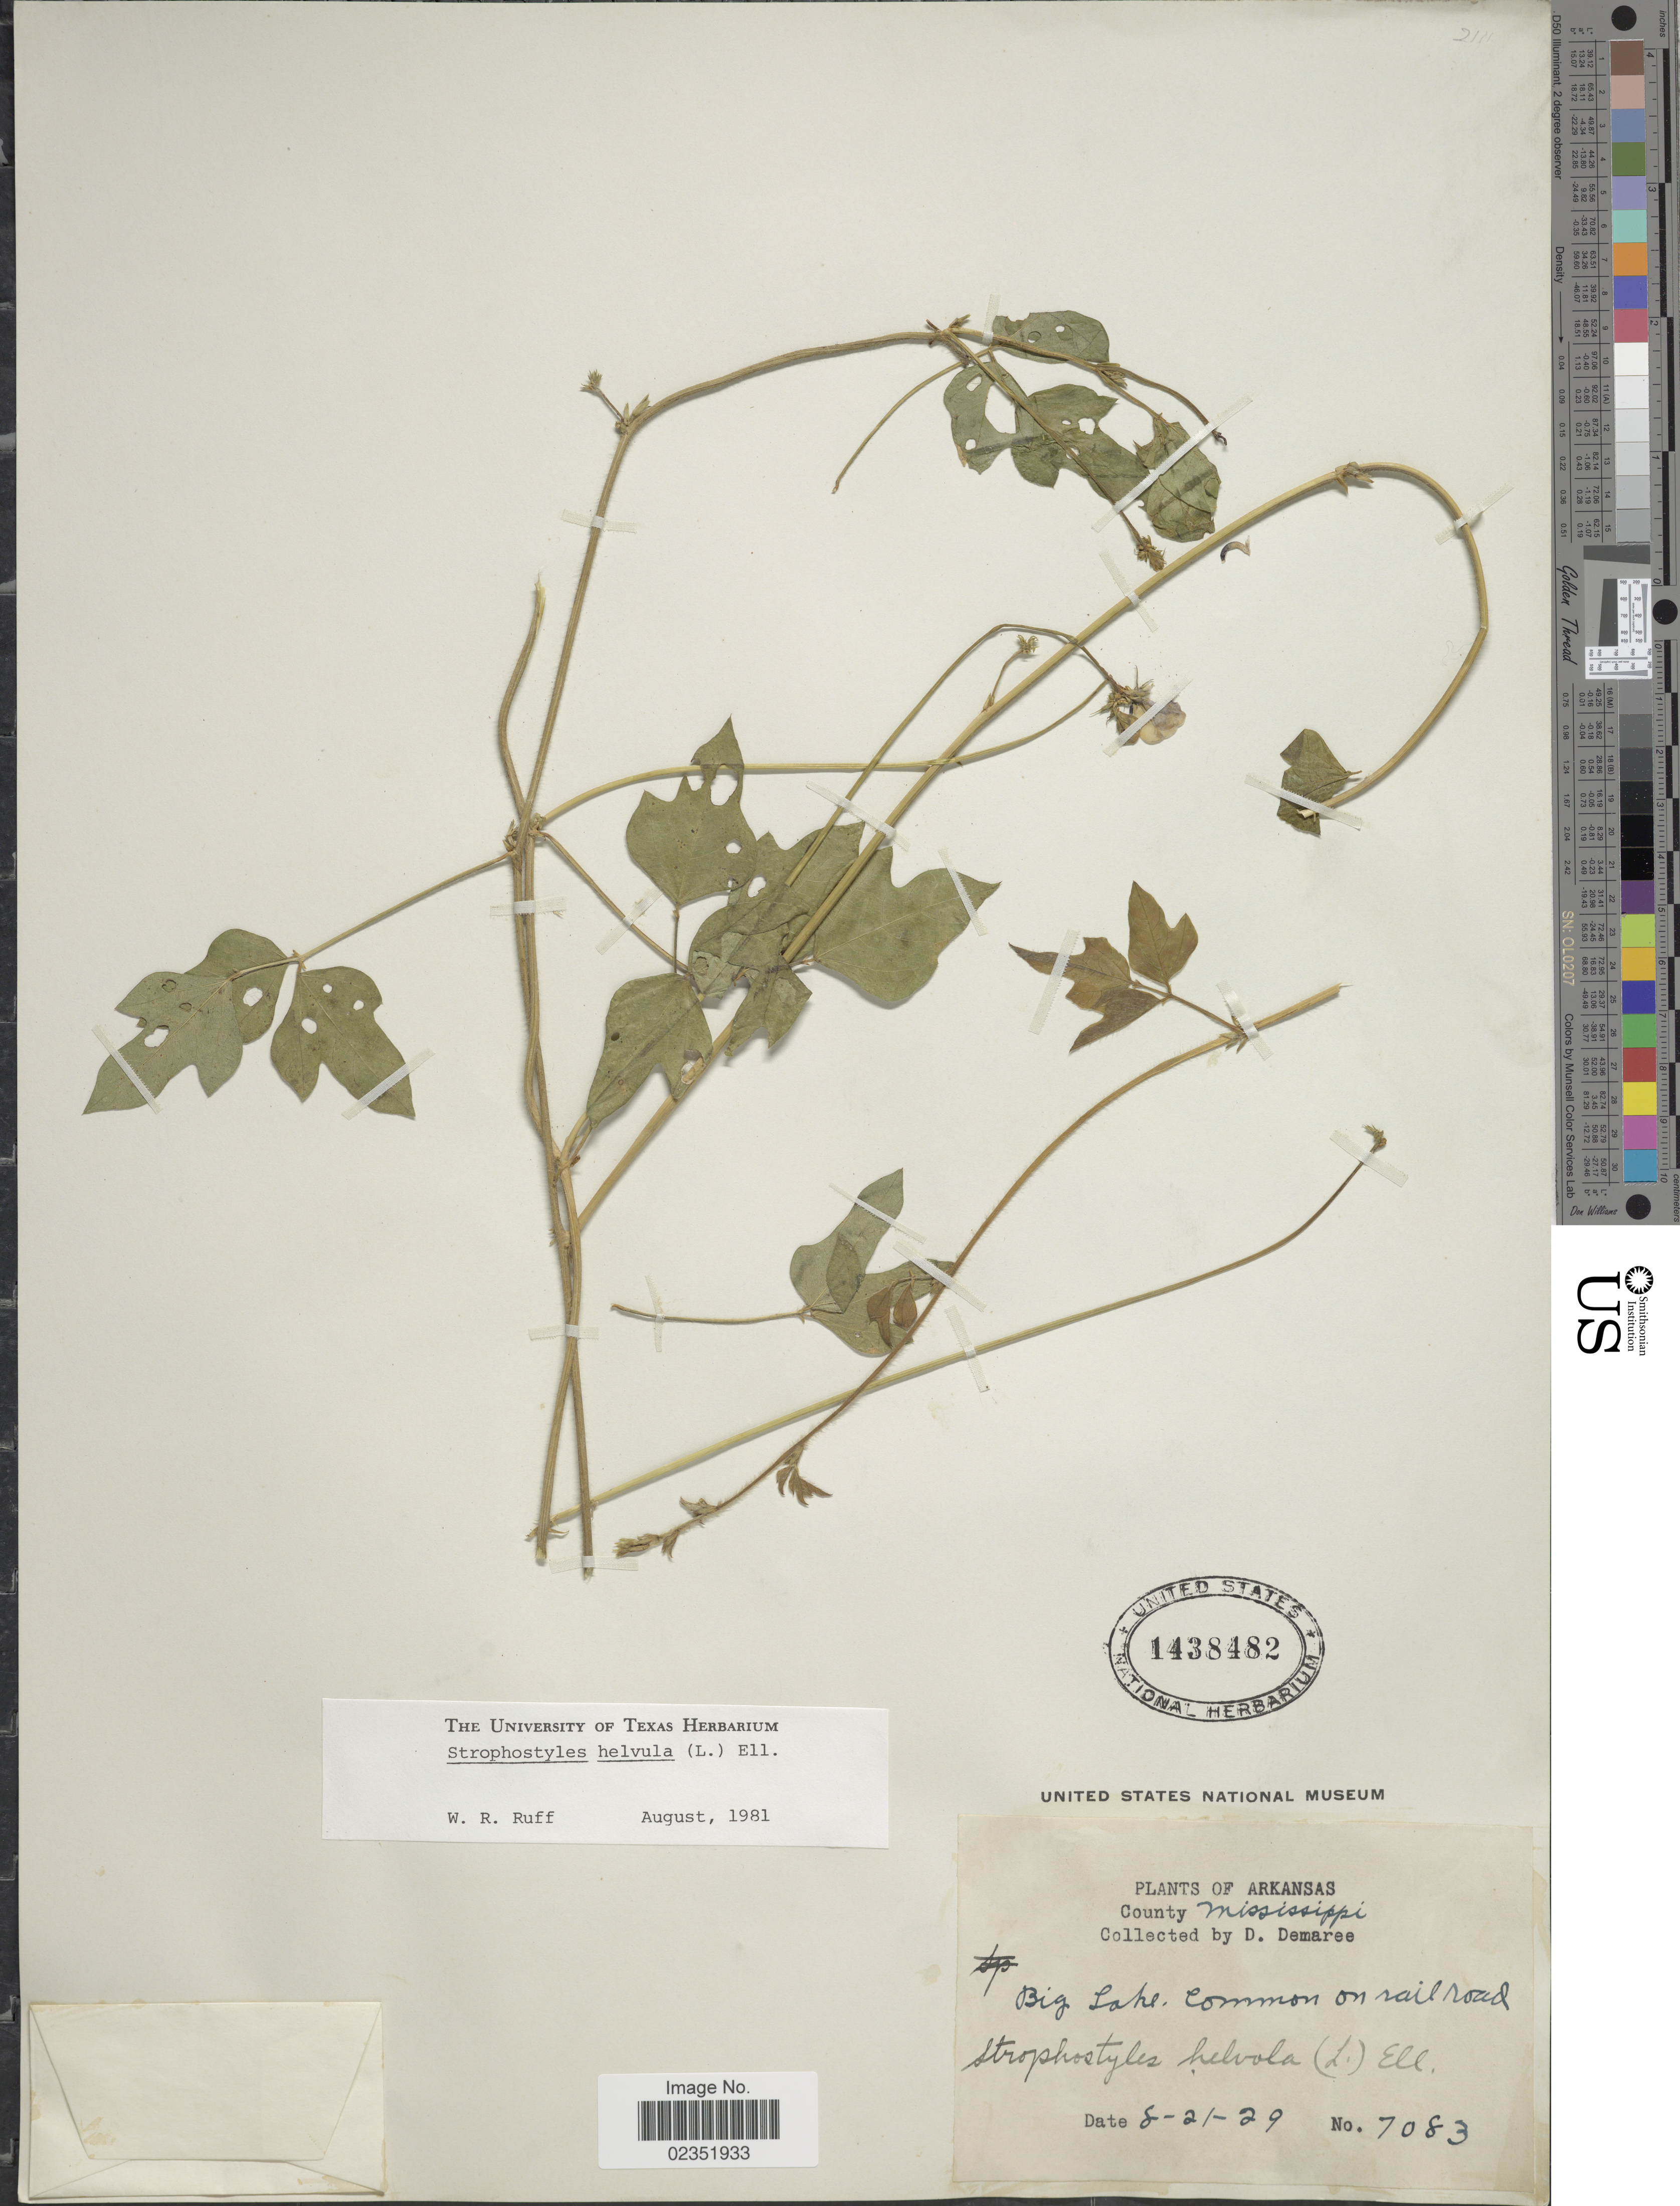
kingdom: Plantae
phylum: Tracheophyta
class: Magnoliopsida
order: Fabales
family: Fabaceae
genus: Strophostyles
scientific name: Strophostyles helvola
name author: (L.) Elliott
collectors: D. Demaree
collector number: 7083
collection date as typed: Transcribed d/m/y: 21/8/29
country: United States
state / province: Arkansas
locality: County Mississippi, Big Lake, common on railroad.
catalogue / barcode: US 1438482